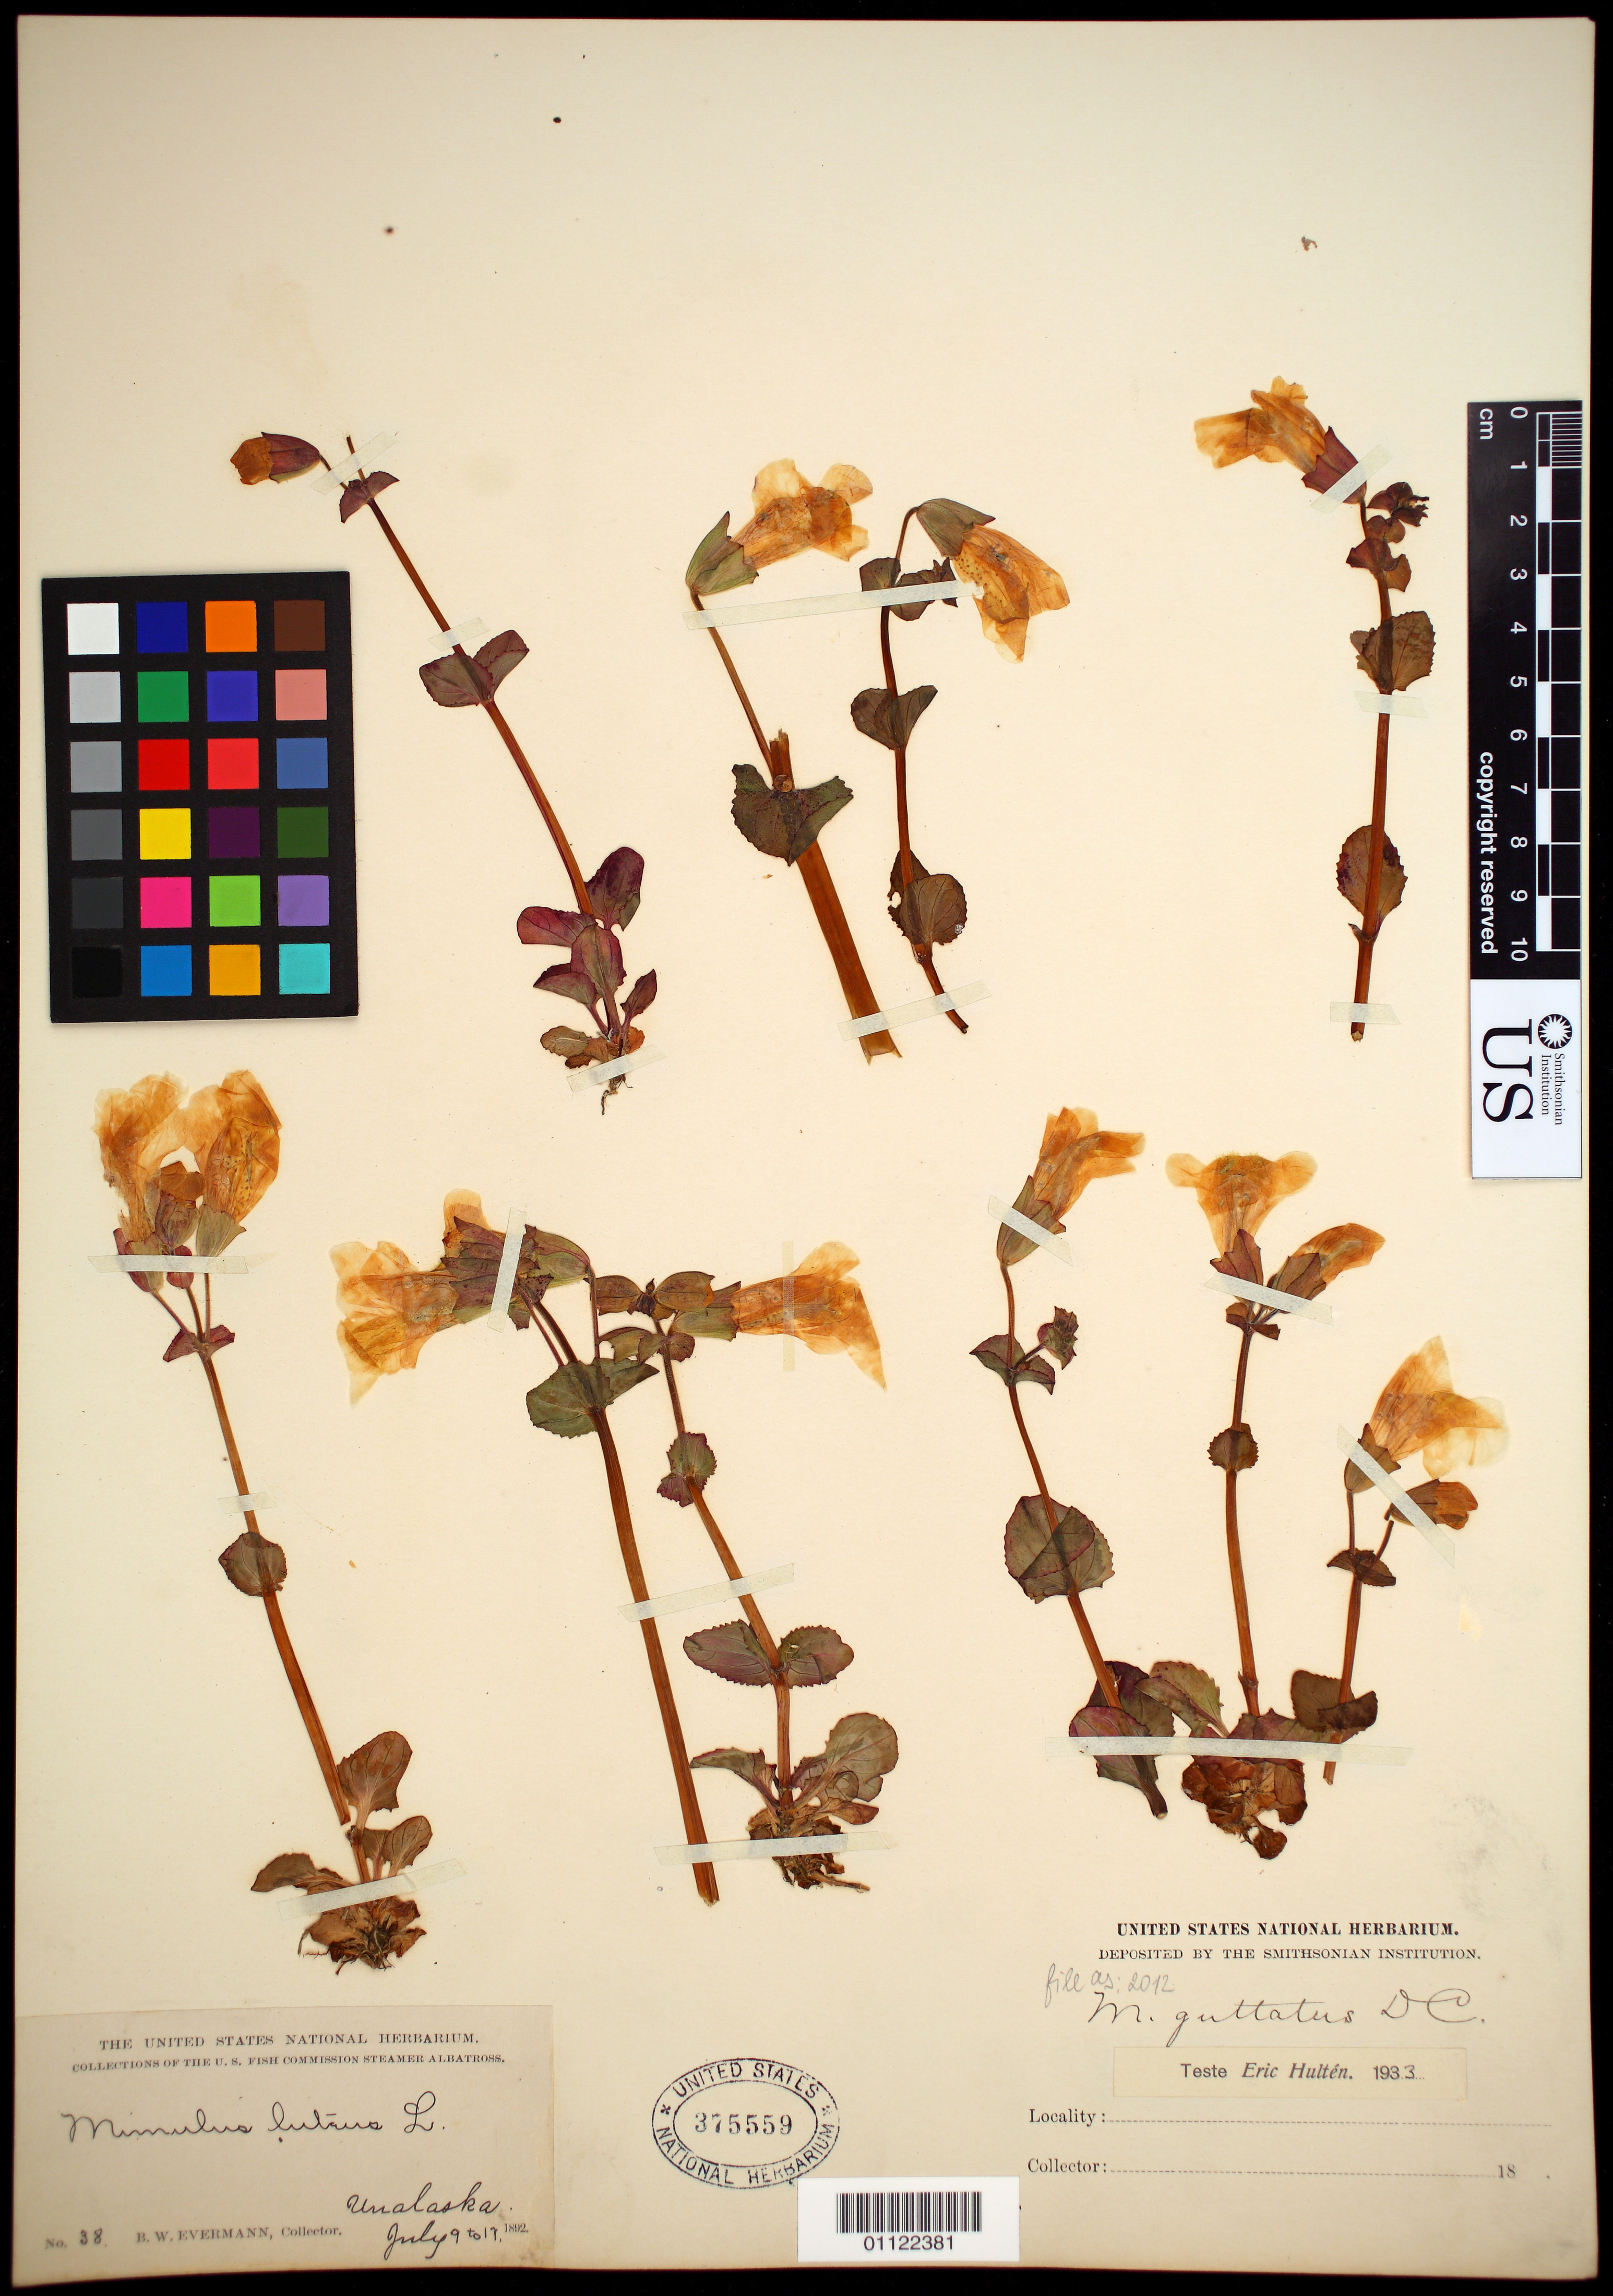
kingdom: Plantae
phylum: Tracheophyta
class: Magnoliopsida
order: Lamiales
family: Phrymaceae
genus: Mimulus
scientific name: Mimulus guttatus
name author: DC.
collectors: B. W. Evermann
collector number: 38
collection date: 1892-07-09/1892-07-17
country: United States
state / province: Alaska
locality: Unalaska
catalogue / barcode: US 375559